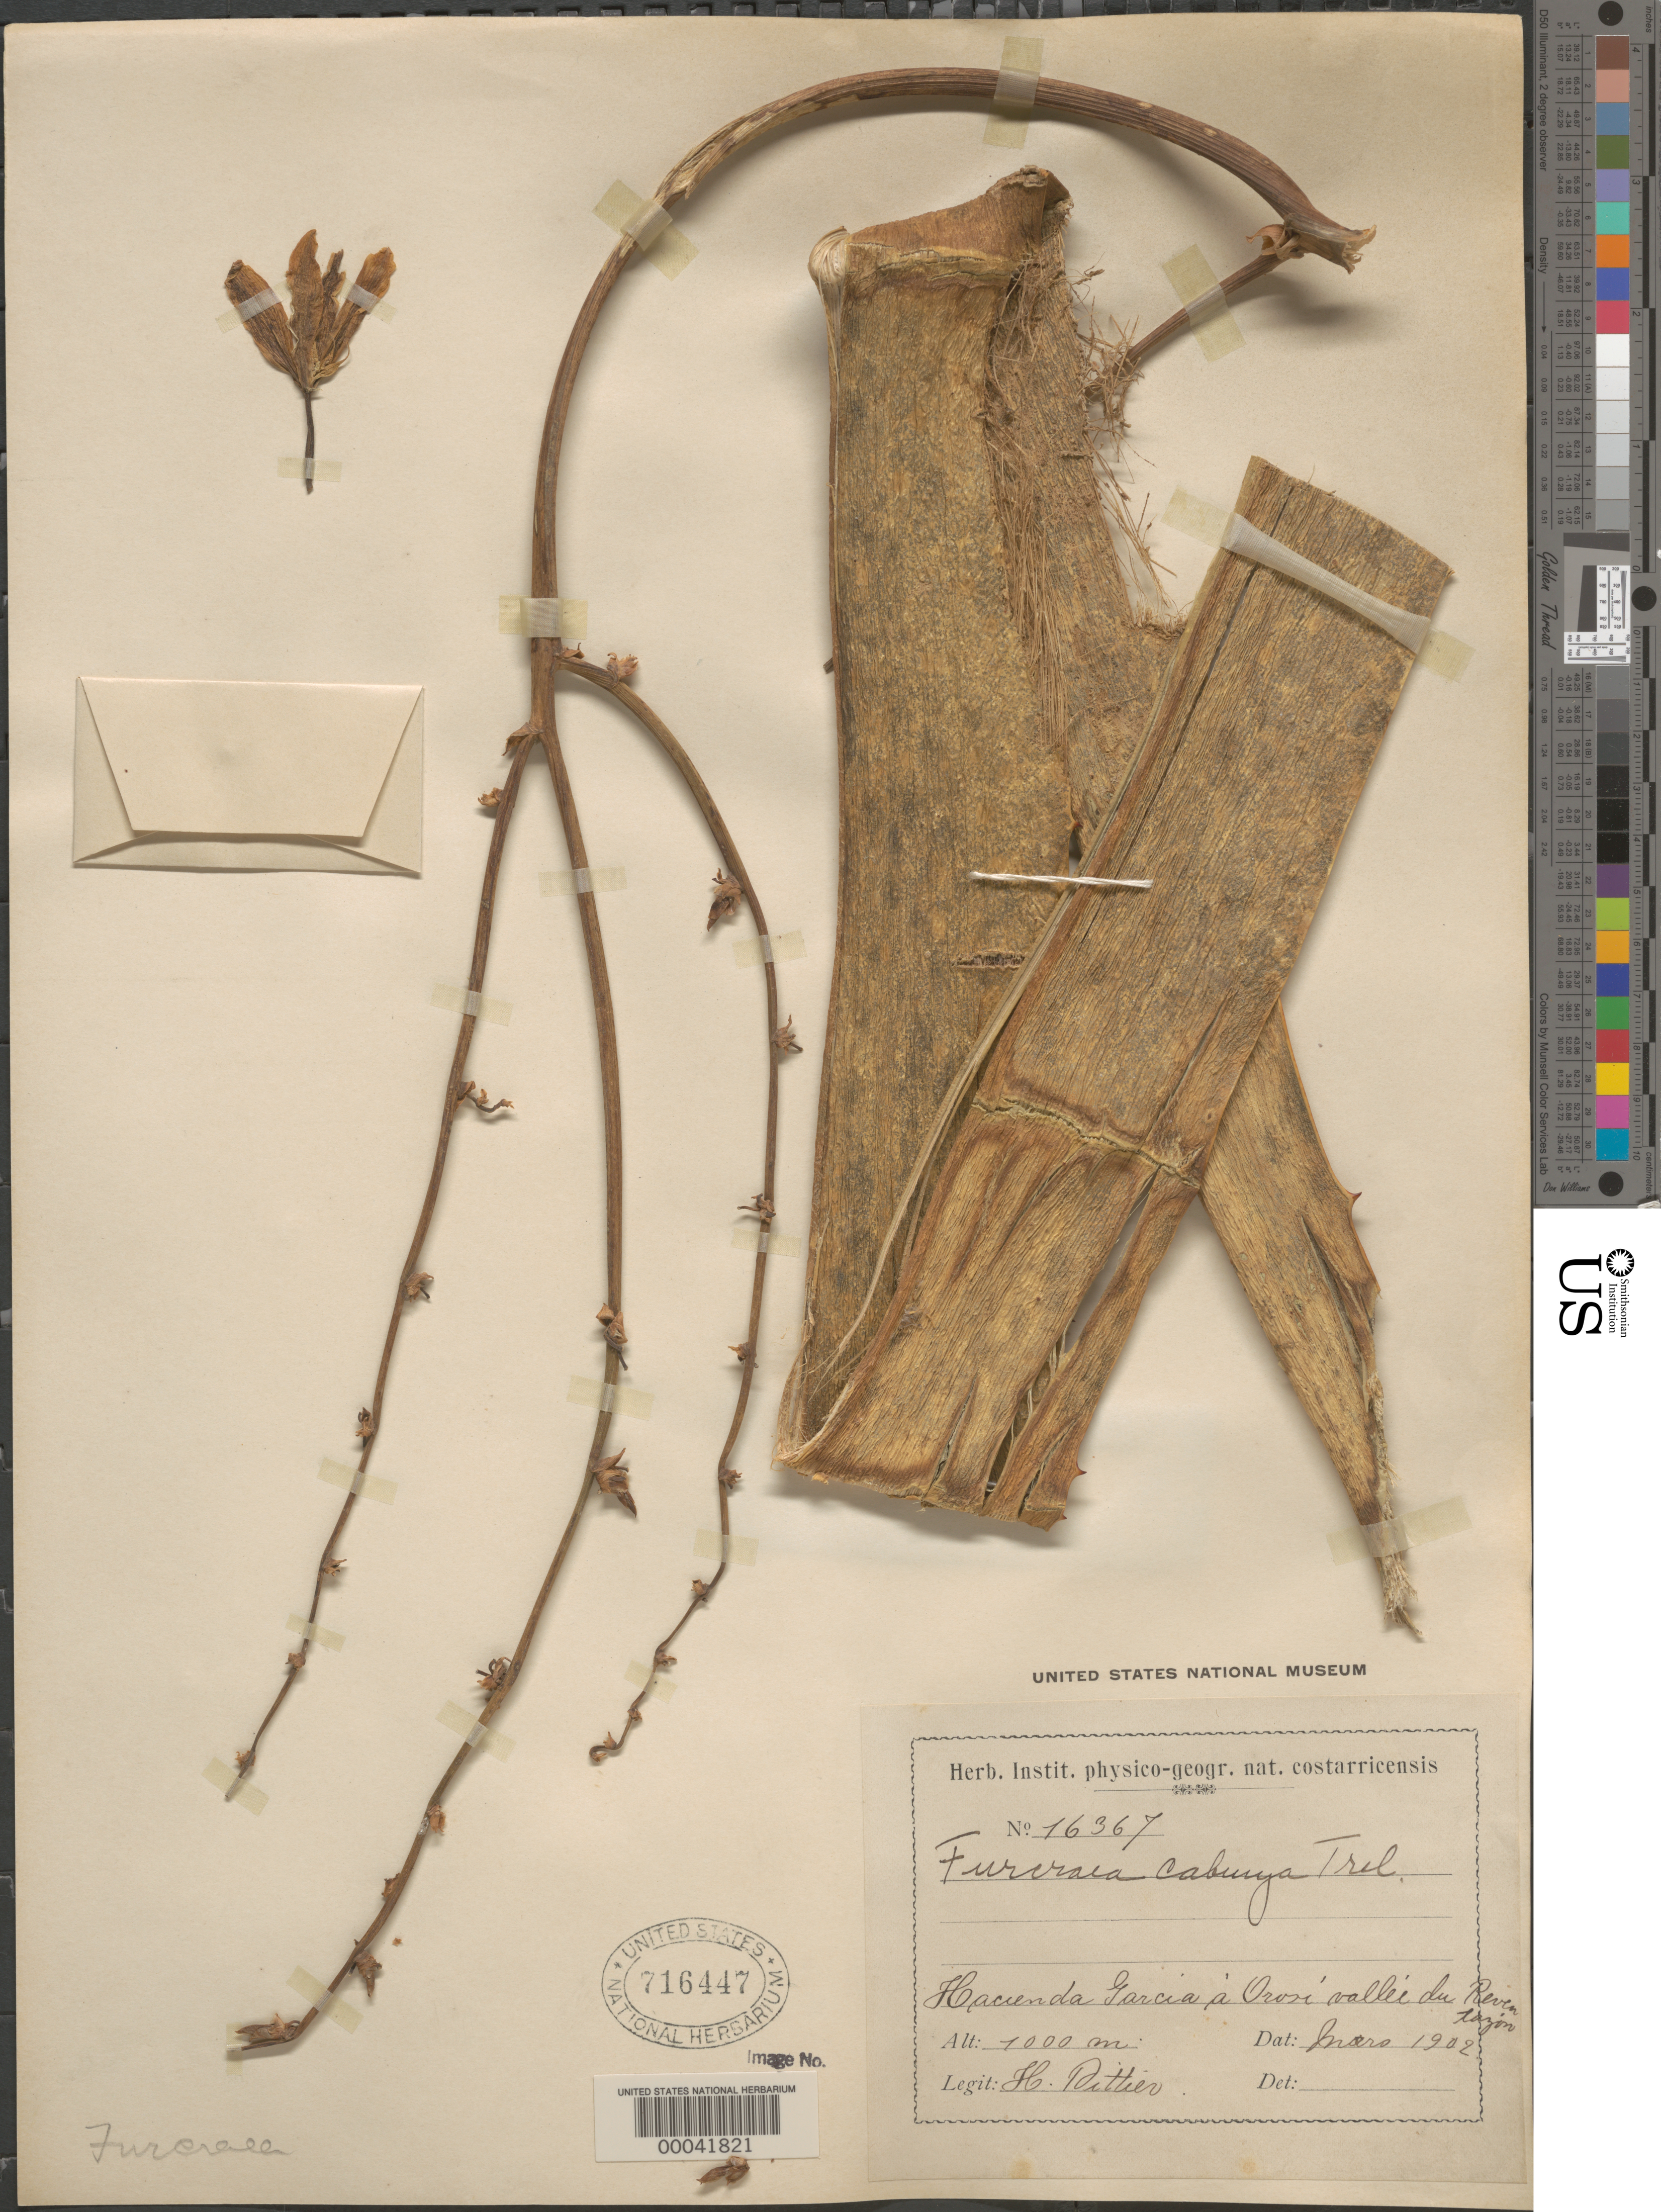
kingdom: Plantae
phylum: Tracheophyta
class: Liliopsida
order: Asparagales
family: Asparagaceae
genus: Furcraea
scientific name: Furcraea cabuya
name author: Trel.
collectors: H. F. Pittier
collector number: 16367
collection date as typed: Mar 1902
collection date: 1902-03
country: Costa Rica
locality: Hacienda da Garcia a Orosi, Vallei du Reventazon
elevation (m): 1000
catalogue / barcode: US 716447